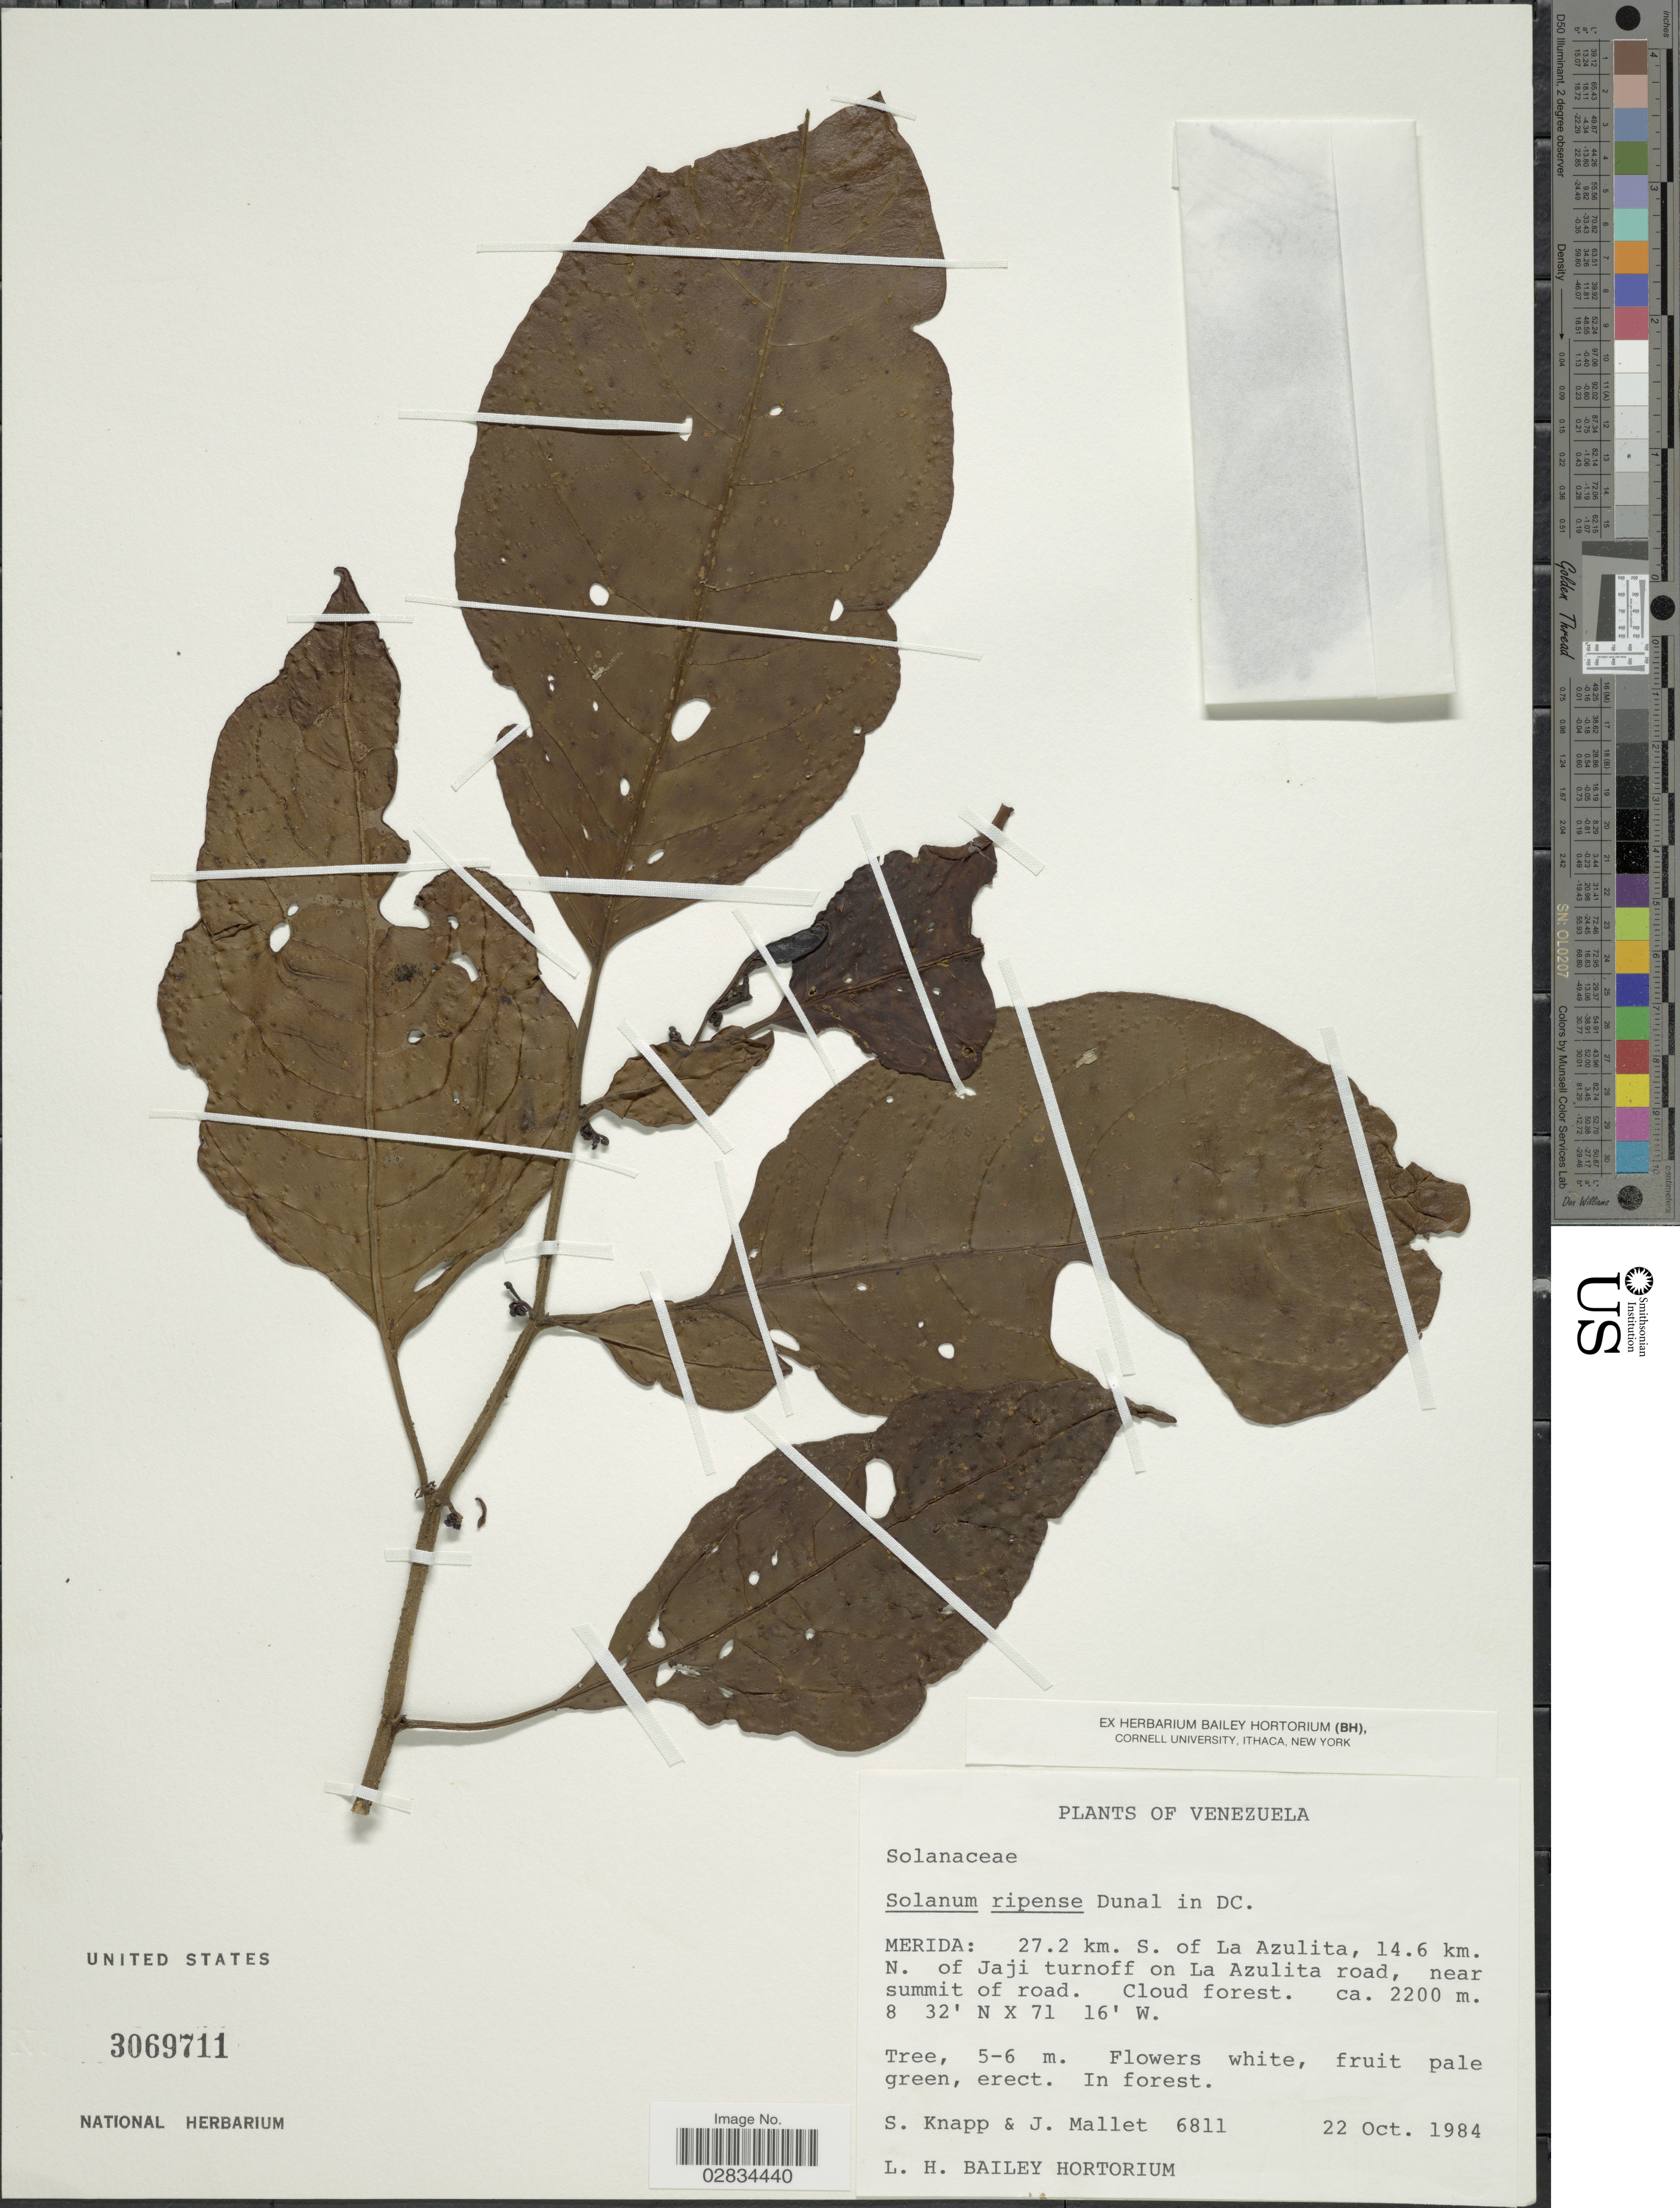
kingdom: Plantae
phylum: Tracheophyta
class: Magnoliopsida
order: Solanales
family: Solanaceae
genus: Solanum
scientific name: Solanum ripense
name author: Dunal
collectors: S. Knapp & J. Mallet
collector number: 6811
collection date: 1984-10-22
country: Venezuela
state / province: Mérida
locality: Merida: 27.2 km. S. of La Azulita, 14.6 km. N. of Jaji turnoff on La Azulita road, near summit of road.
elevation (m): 2200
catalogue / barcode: US 3069711